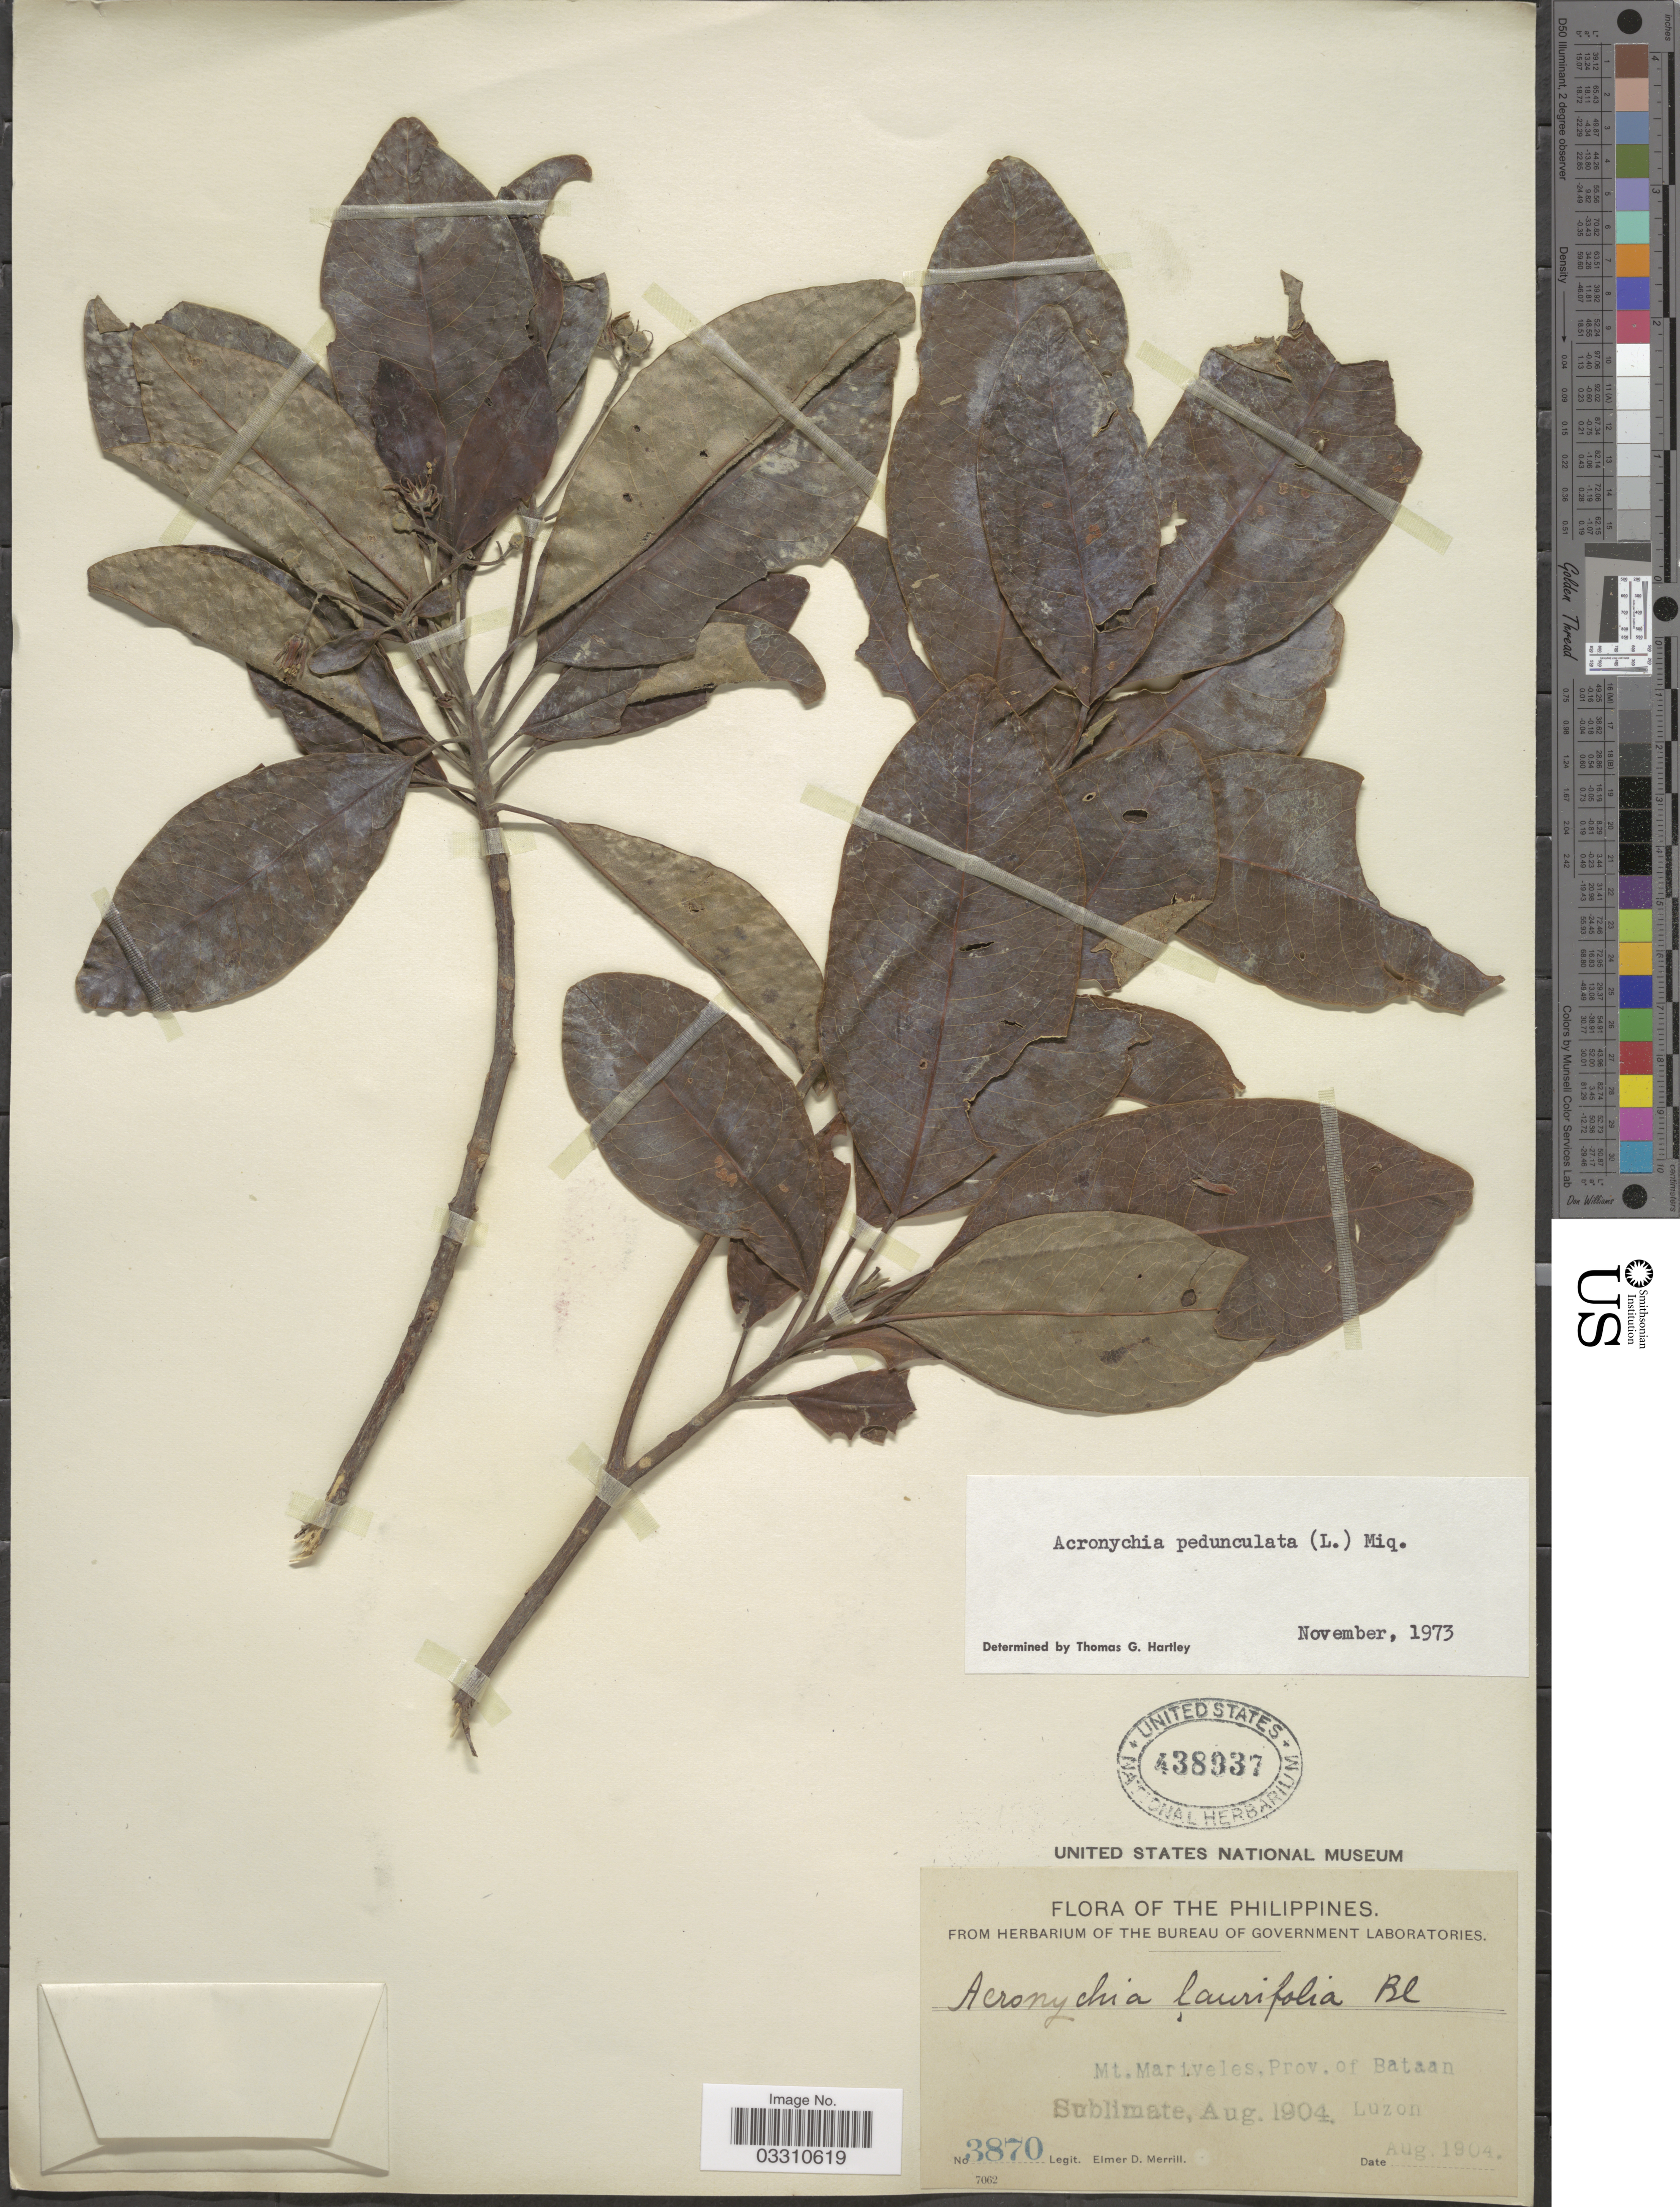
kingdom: Plantae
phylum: Tracheophyta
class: Magnoliopsida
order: Sapindales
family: Rutaceae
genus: Acronychia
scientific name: Acronychia pedunculata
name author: (L.) Miq.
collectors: E. D. Merrill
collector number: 3870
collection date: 1904-08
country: Philippines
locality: Mt. Mariveles, Prov. of Bataan. Luzon.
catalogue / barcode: US 438937